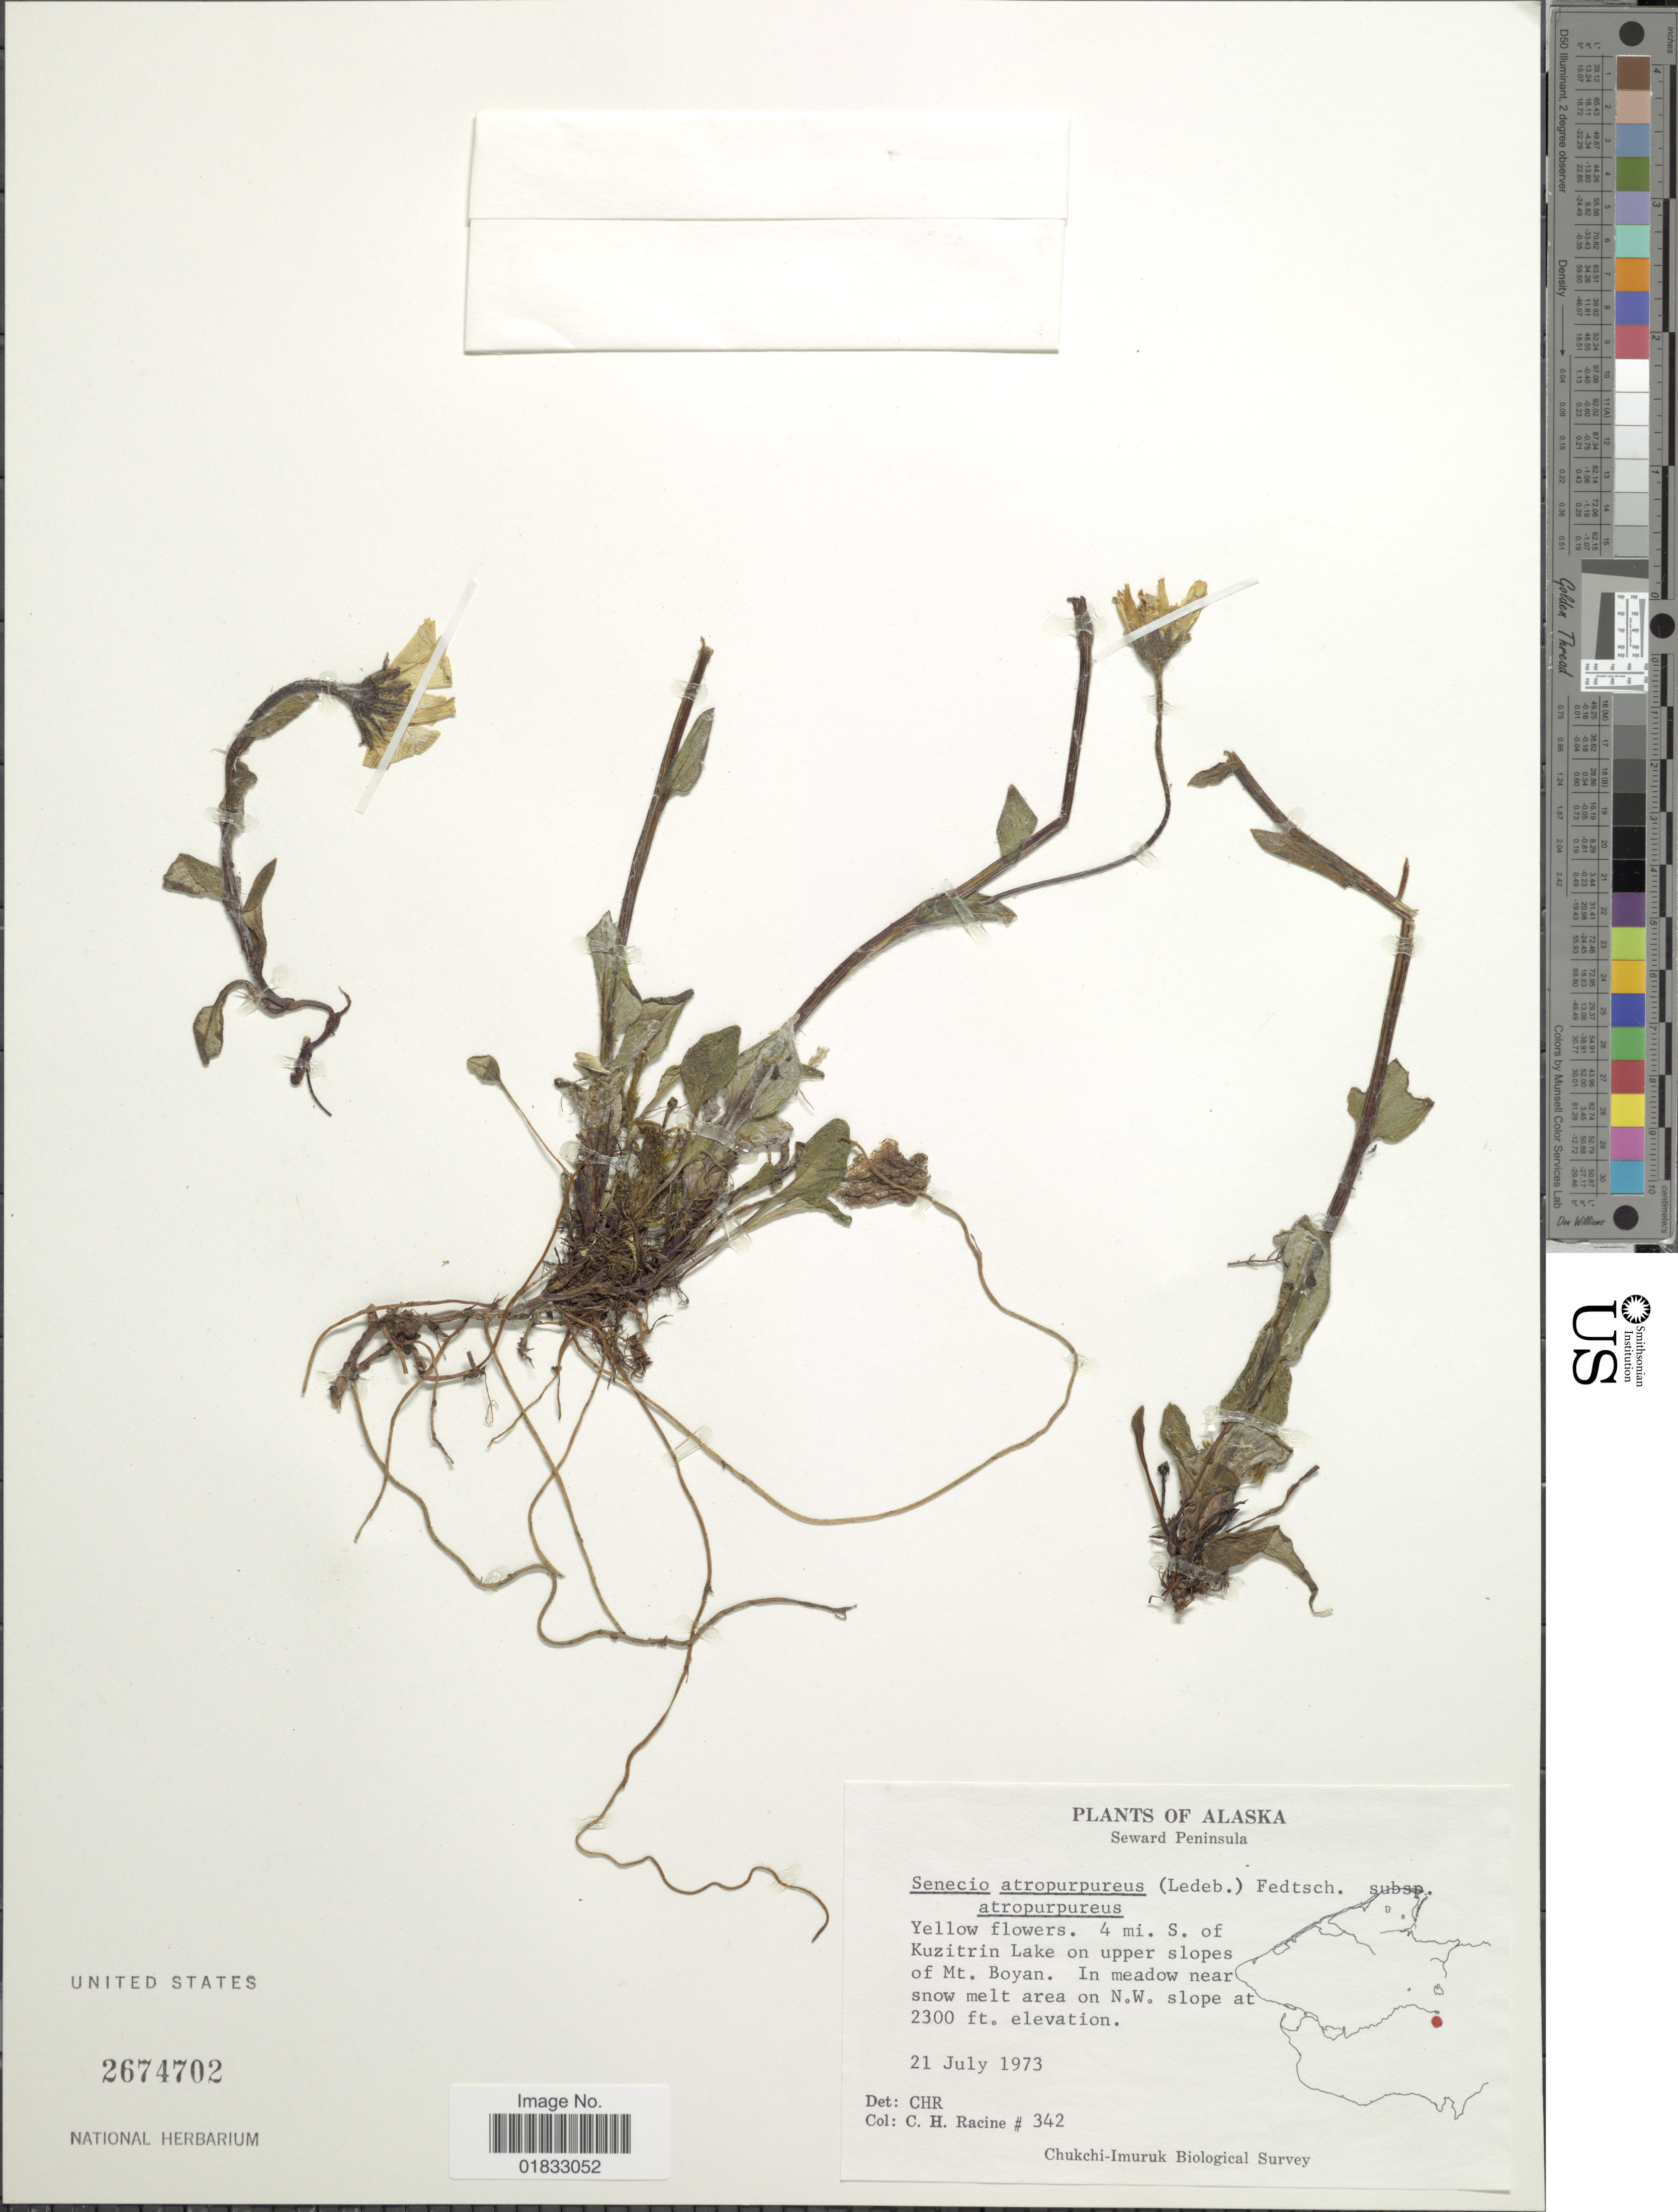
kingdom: Plantae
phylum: Tracheophyta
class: Magnoliopsida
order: Asterales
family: Asteraceae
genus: Tephroseris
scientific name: Tephroseris integrifolia subsp. atropurpurea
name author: (Ledeb.) B. Nord.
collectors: C. Racine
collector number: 342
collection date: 1973-07-21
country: United States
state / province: Alaska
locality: Seward Peninsula, 4 mi. S. of Kuzitrin Lake on upper slopes of Mt. Boyan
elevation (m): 701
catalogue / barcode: US 2674702